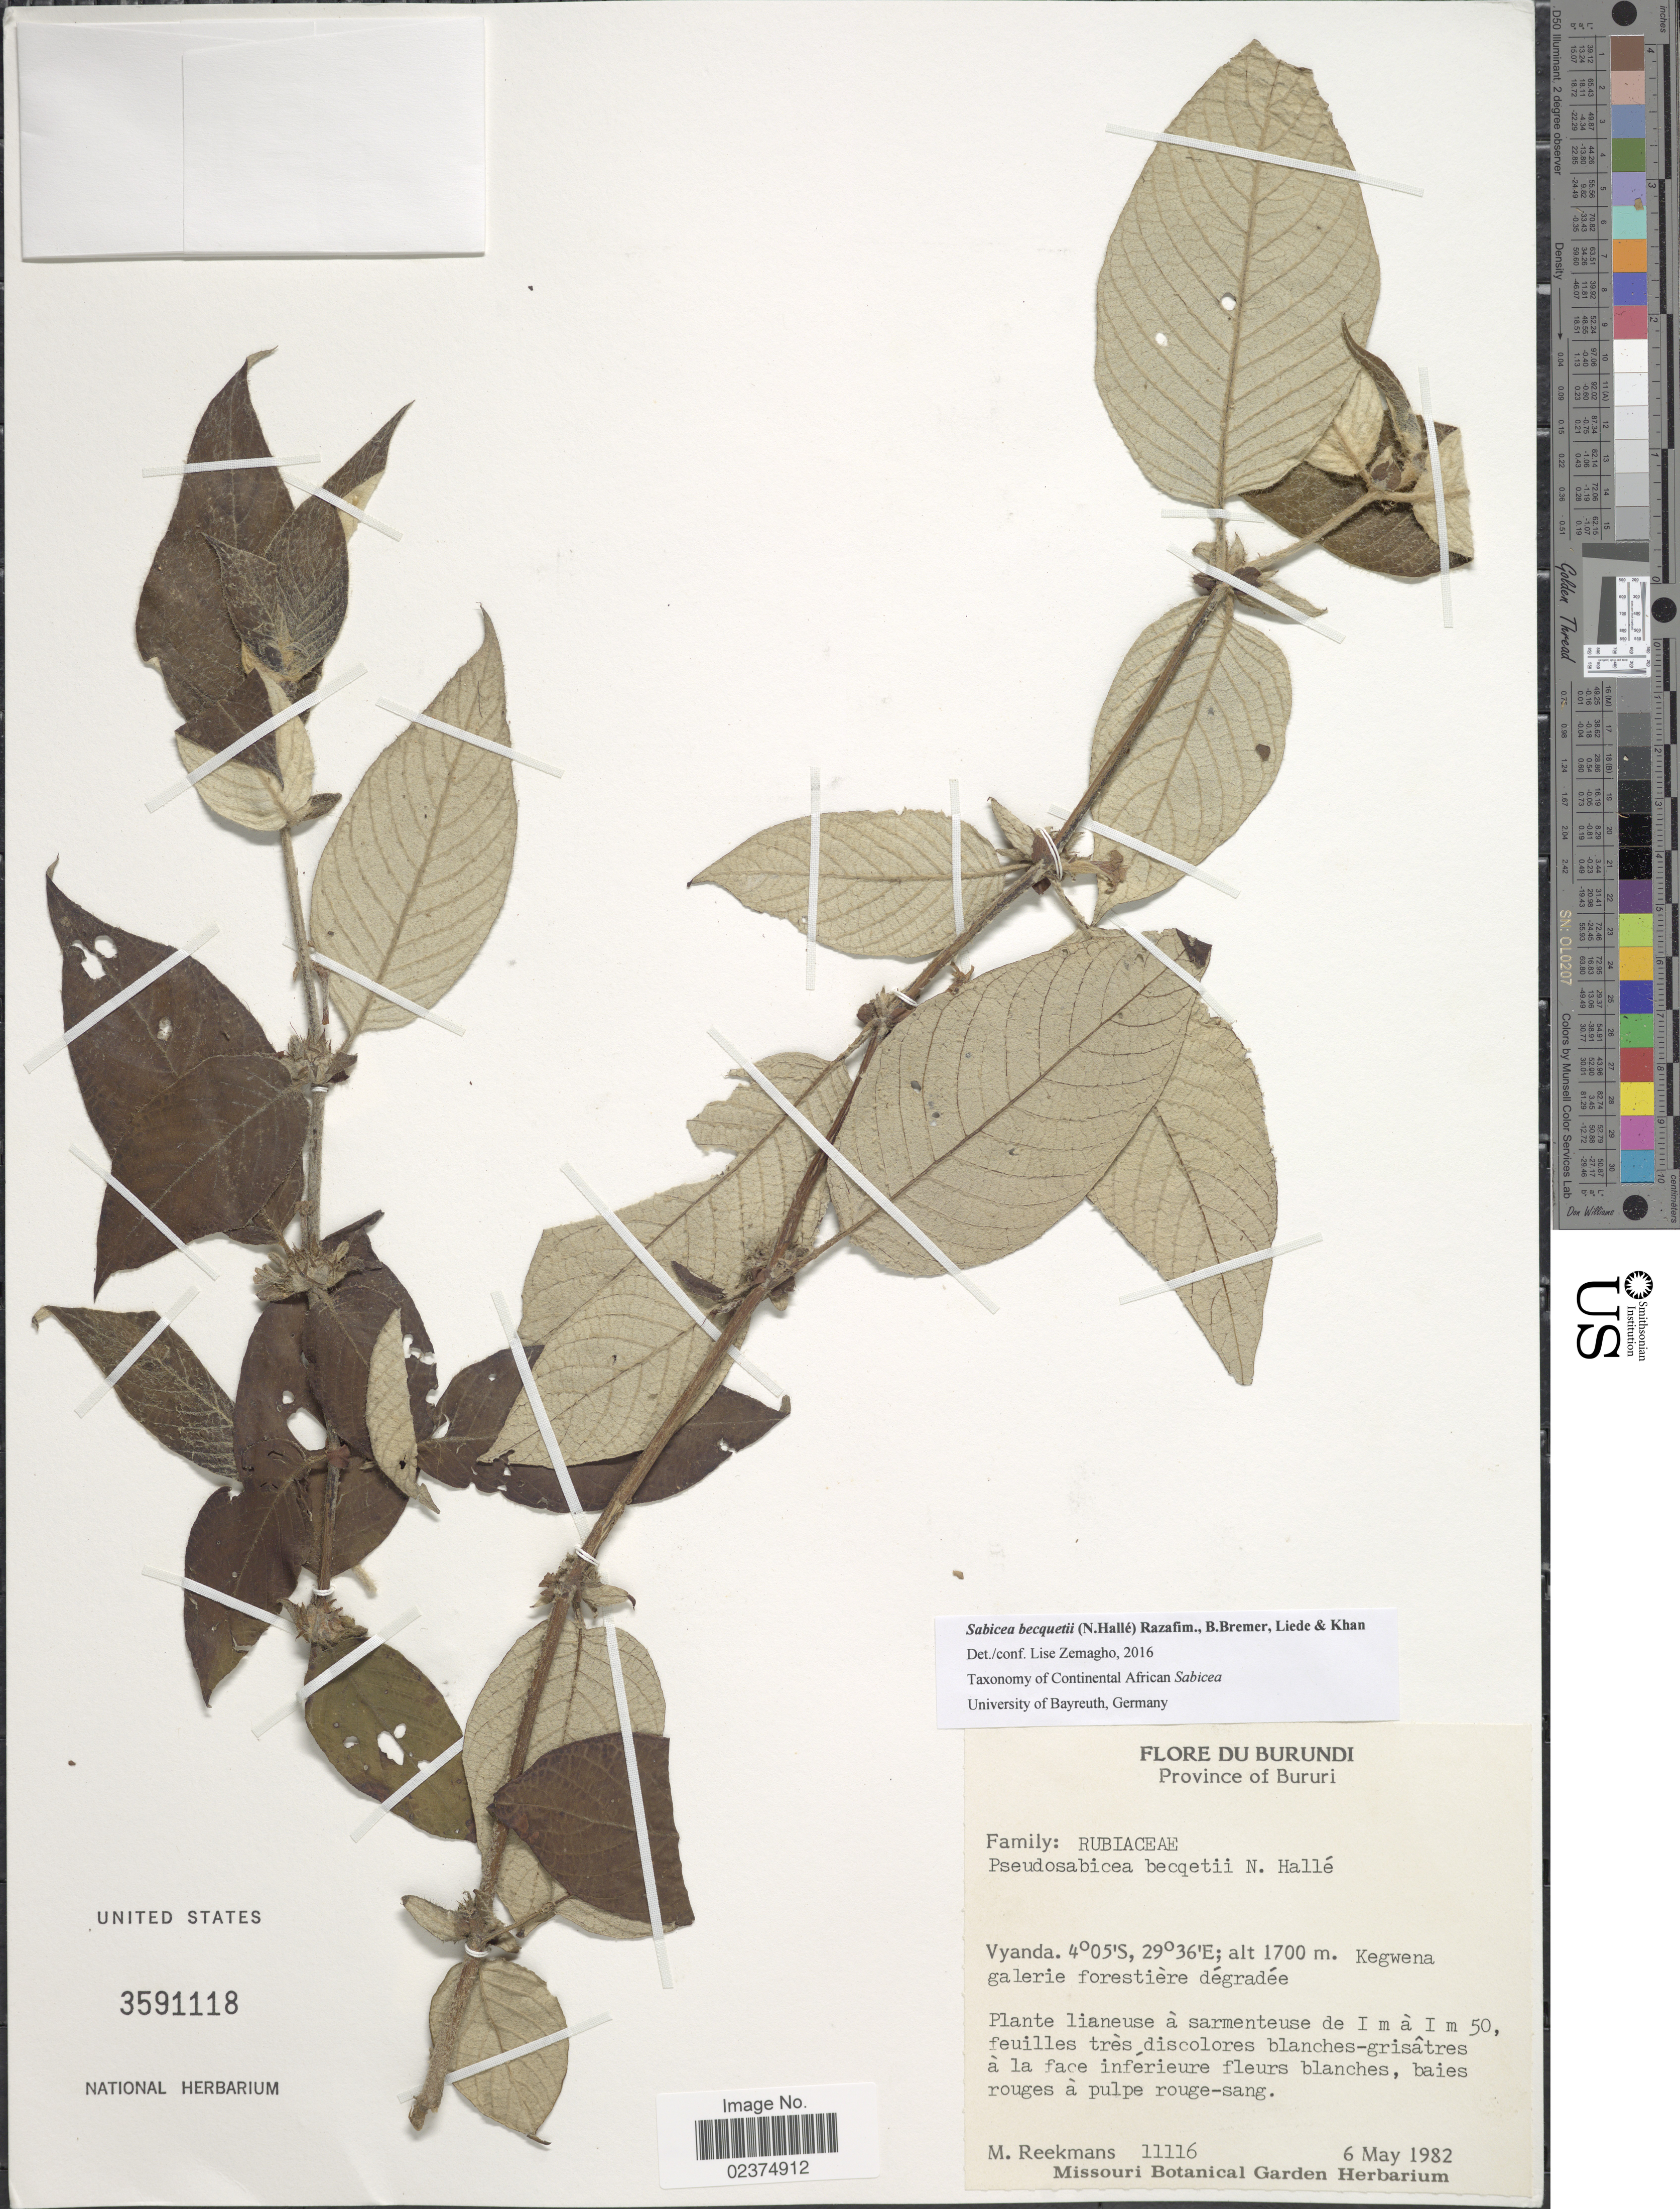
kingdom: Plantae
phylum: Tracheophyta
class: Magnoliopsida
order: Gentianales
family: Rubiaceae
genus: Sabicea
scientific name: Sabicea becquetii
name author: (N. Hallé) Razafim. et al.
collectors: M. Reekmans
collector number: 11116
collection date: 1982-05-06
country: Burundi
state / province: Bururi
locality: Province of Bururi. Vyanda. Kegwena galerie forestiere degradee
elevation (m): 1700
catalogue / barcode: US 3591118